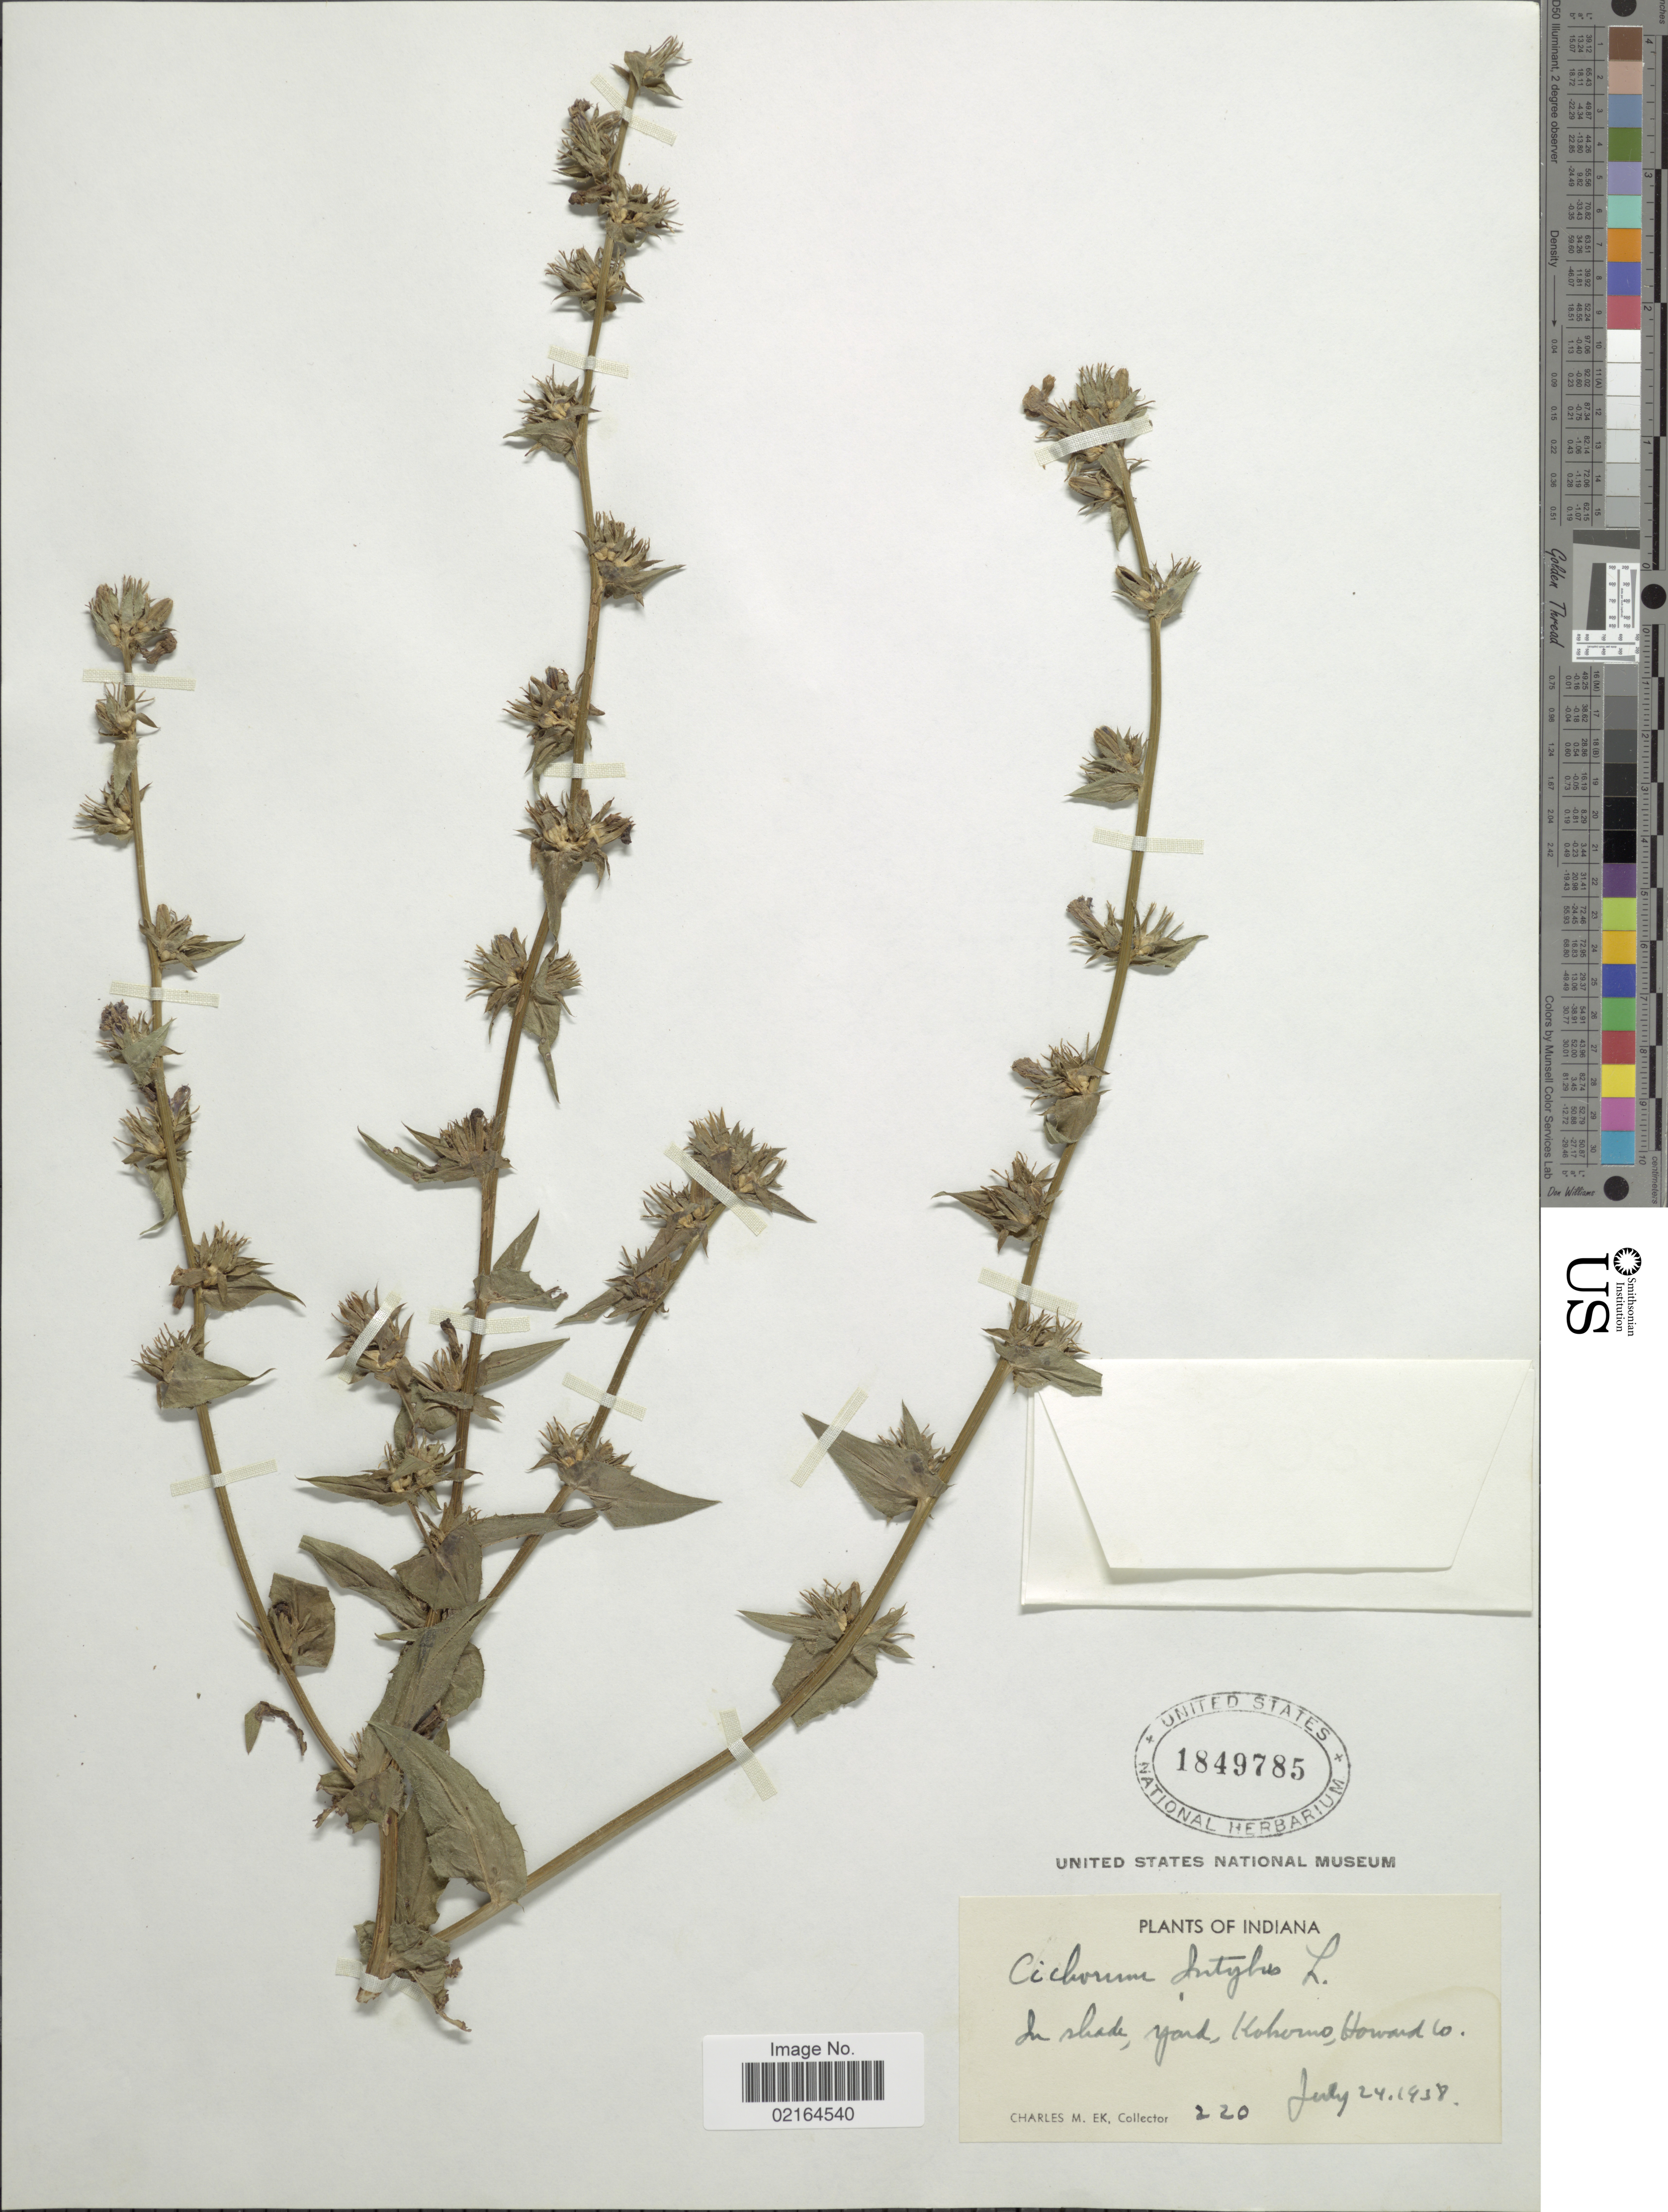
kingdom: Plantae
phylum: Tracheophyta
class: Magnoliopsida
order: Asterales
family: Asteraceae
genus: Cichorium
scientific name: Cichorium intybus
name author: L.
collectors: C. Ek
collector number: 220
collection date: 1938-07-24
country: United States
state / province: Indiana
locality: In shade, yard, Kokomo, Howard Co.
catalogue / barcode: US 1849785